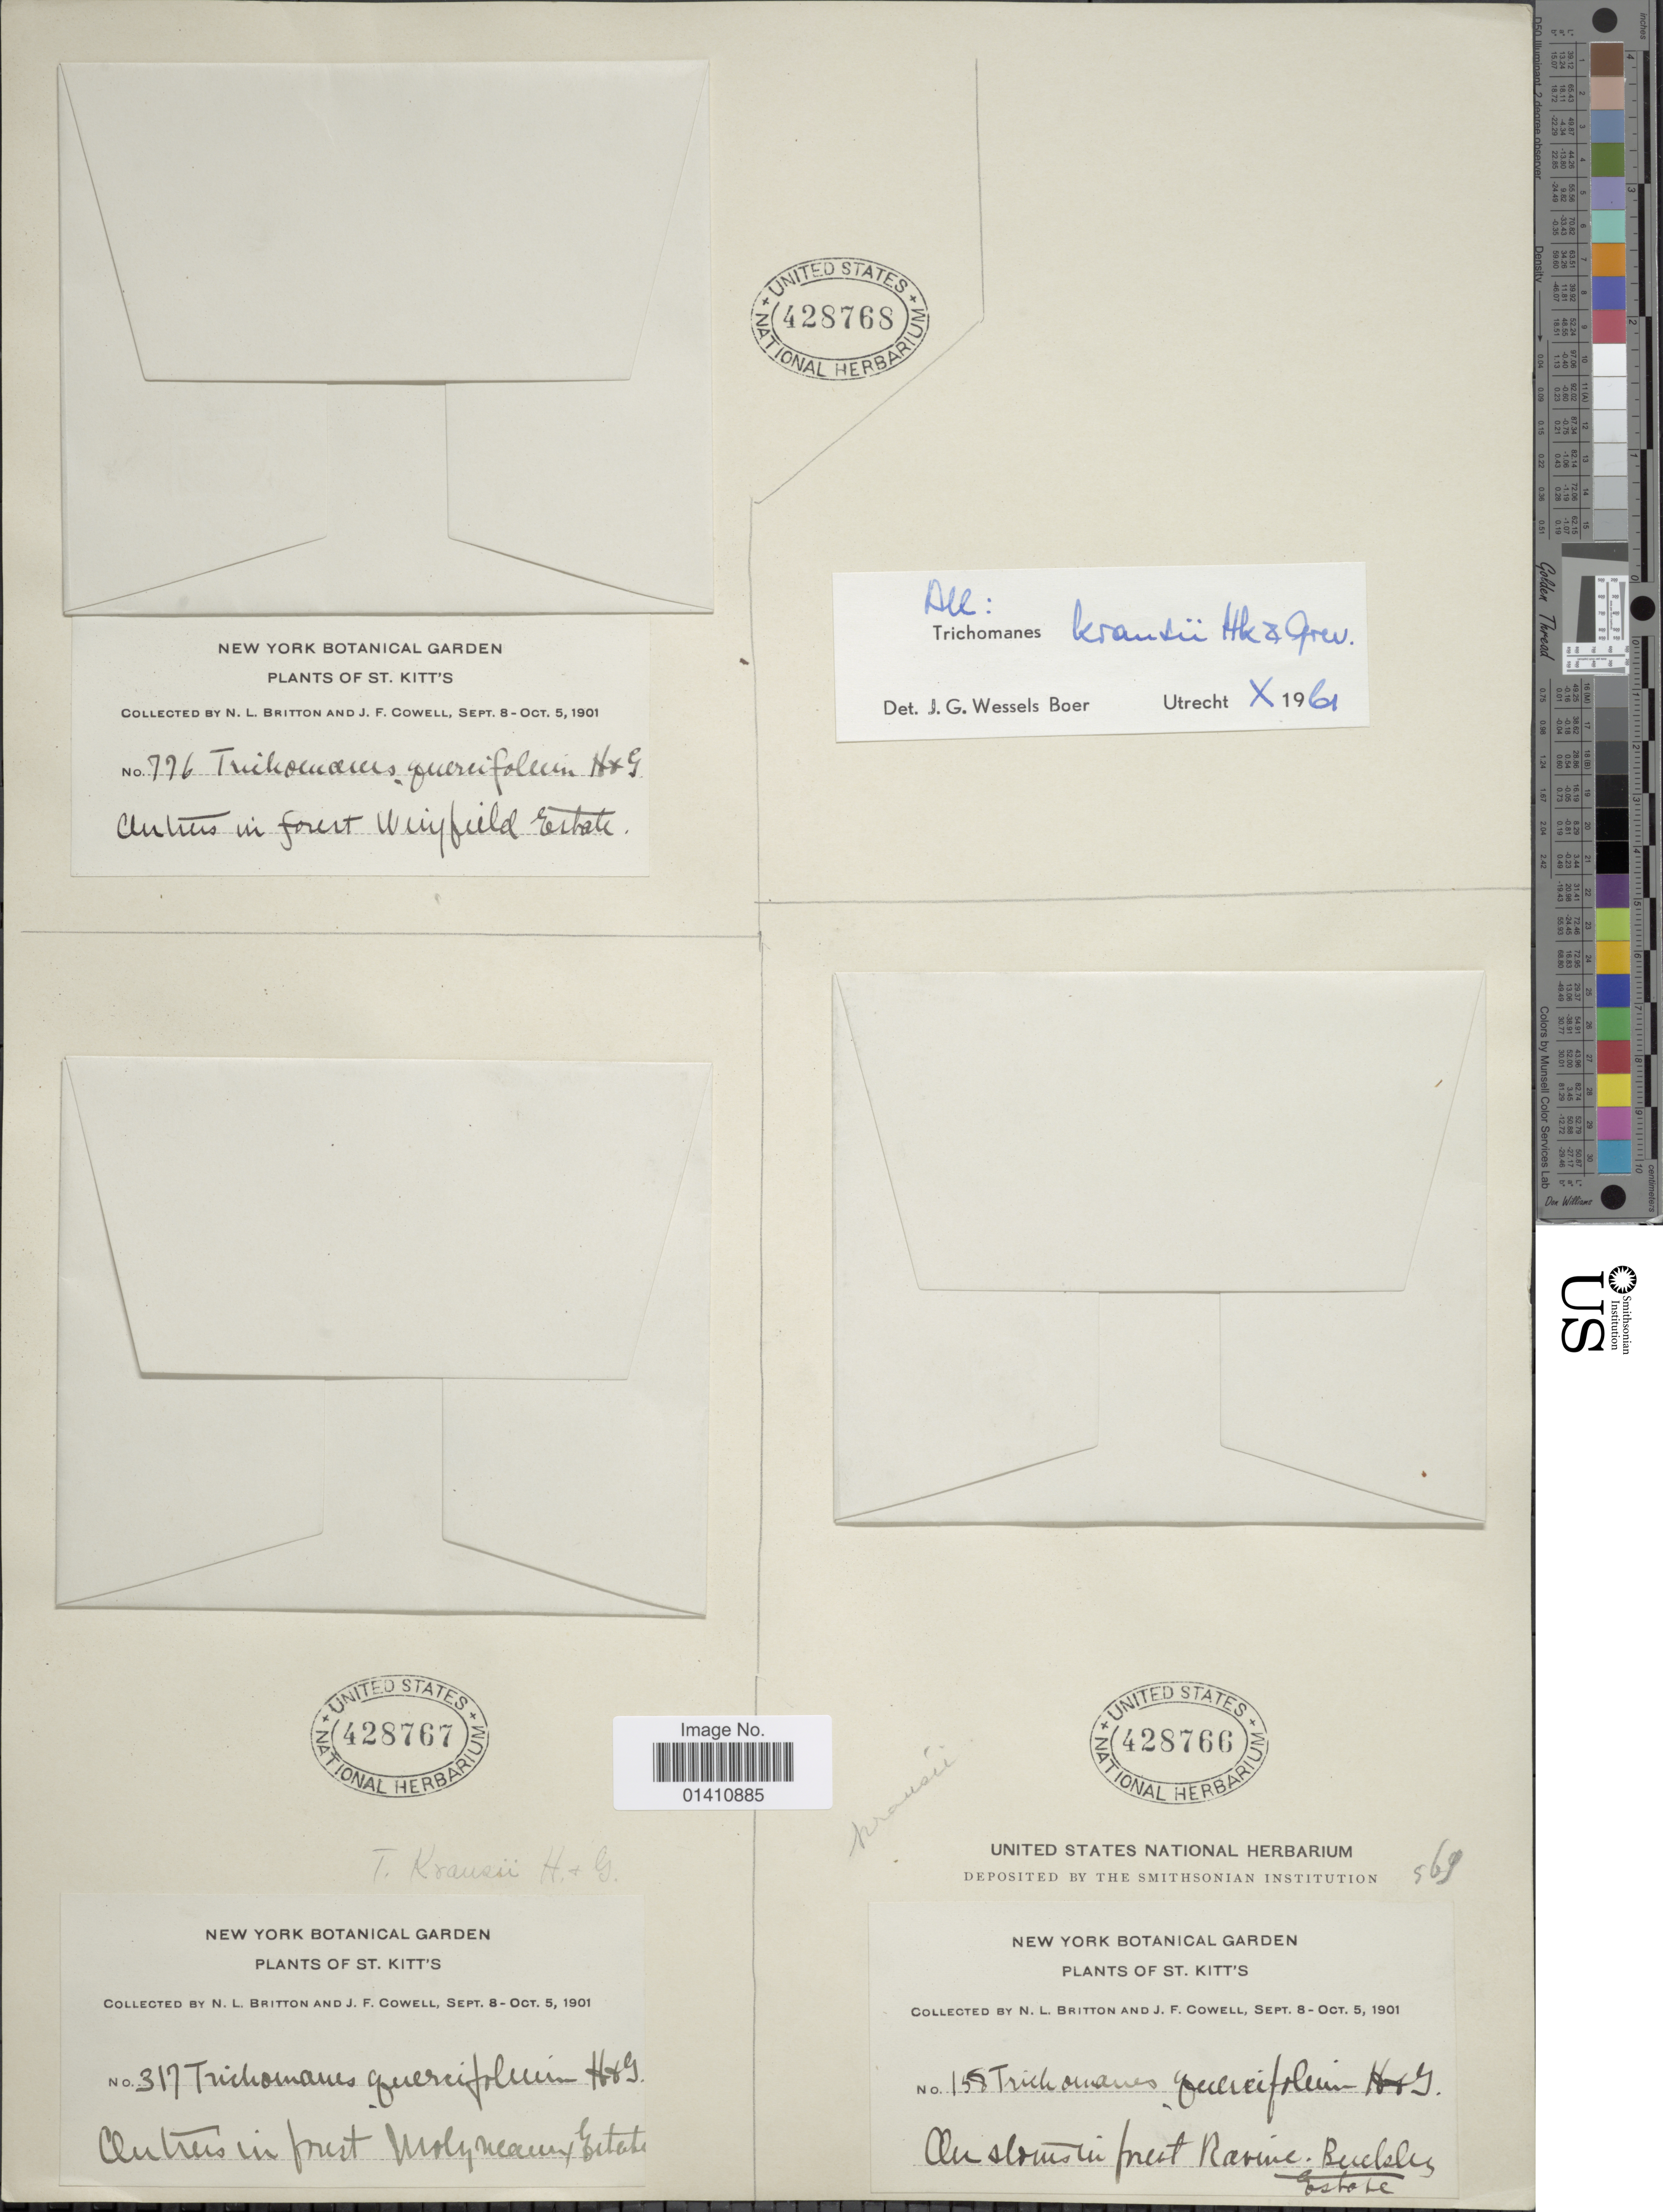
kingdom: Plantae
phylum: Tracheophyta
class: Polypodiopsida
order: Hymenophyllales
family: Hymenophyllaceae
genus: Didymoglossum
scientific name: Didymoglossum kraussii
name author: (Hook. & Grev.) C. Presl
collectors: N. Britton & J. F. Cowell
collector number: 158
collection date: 1901-09-08/1901-10-05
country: St. Christopher-Nevis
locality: St. Kitt's , Bluelez Estate [interpreted]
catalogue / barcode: US 428766-2